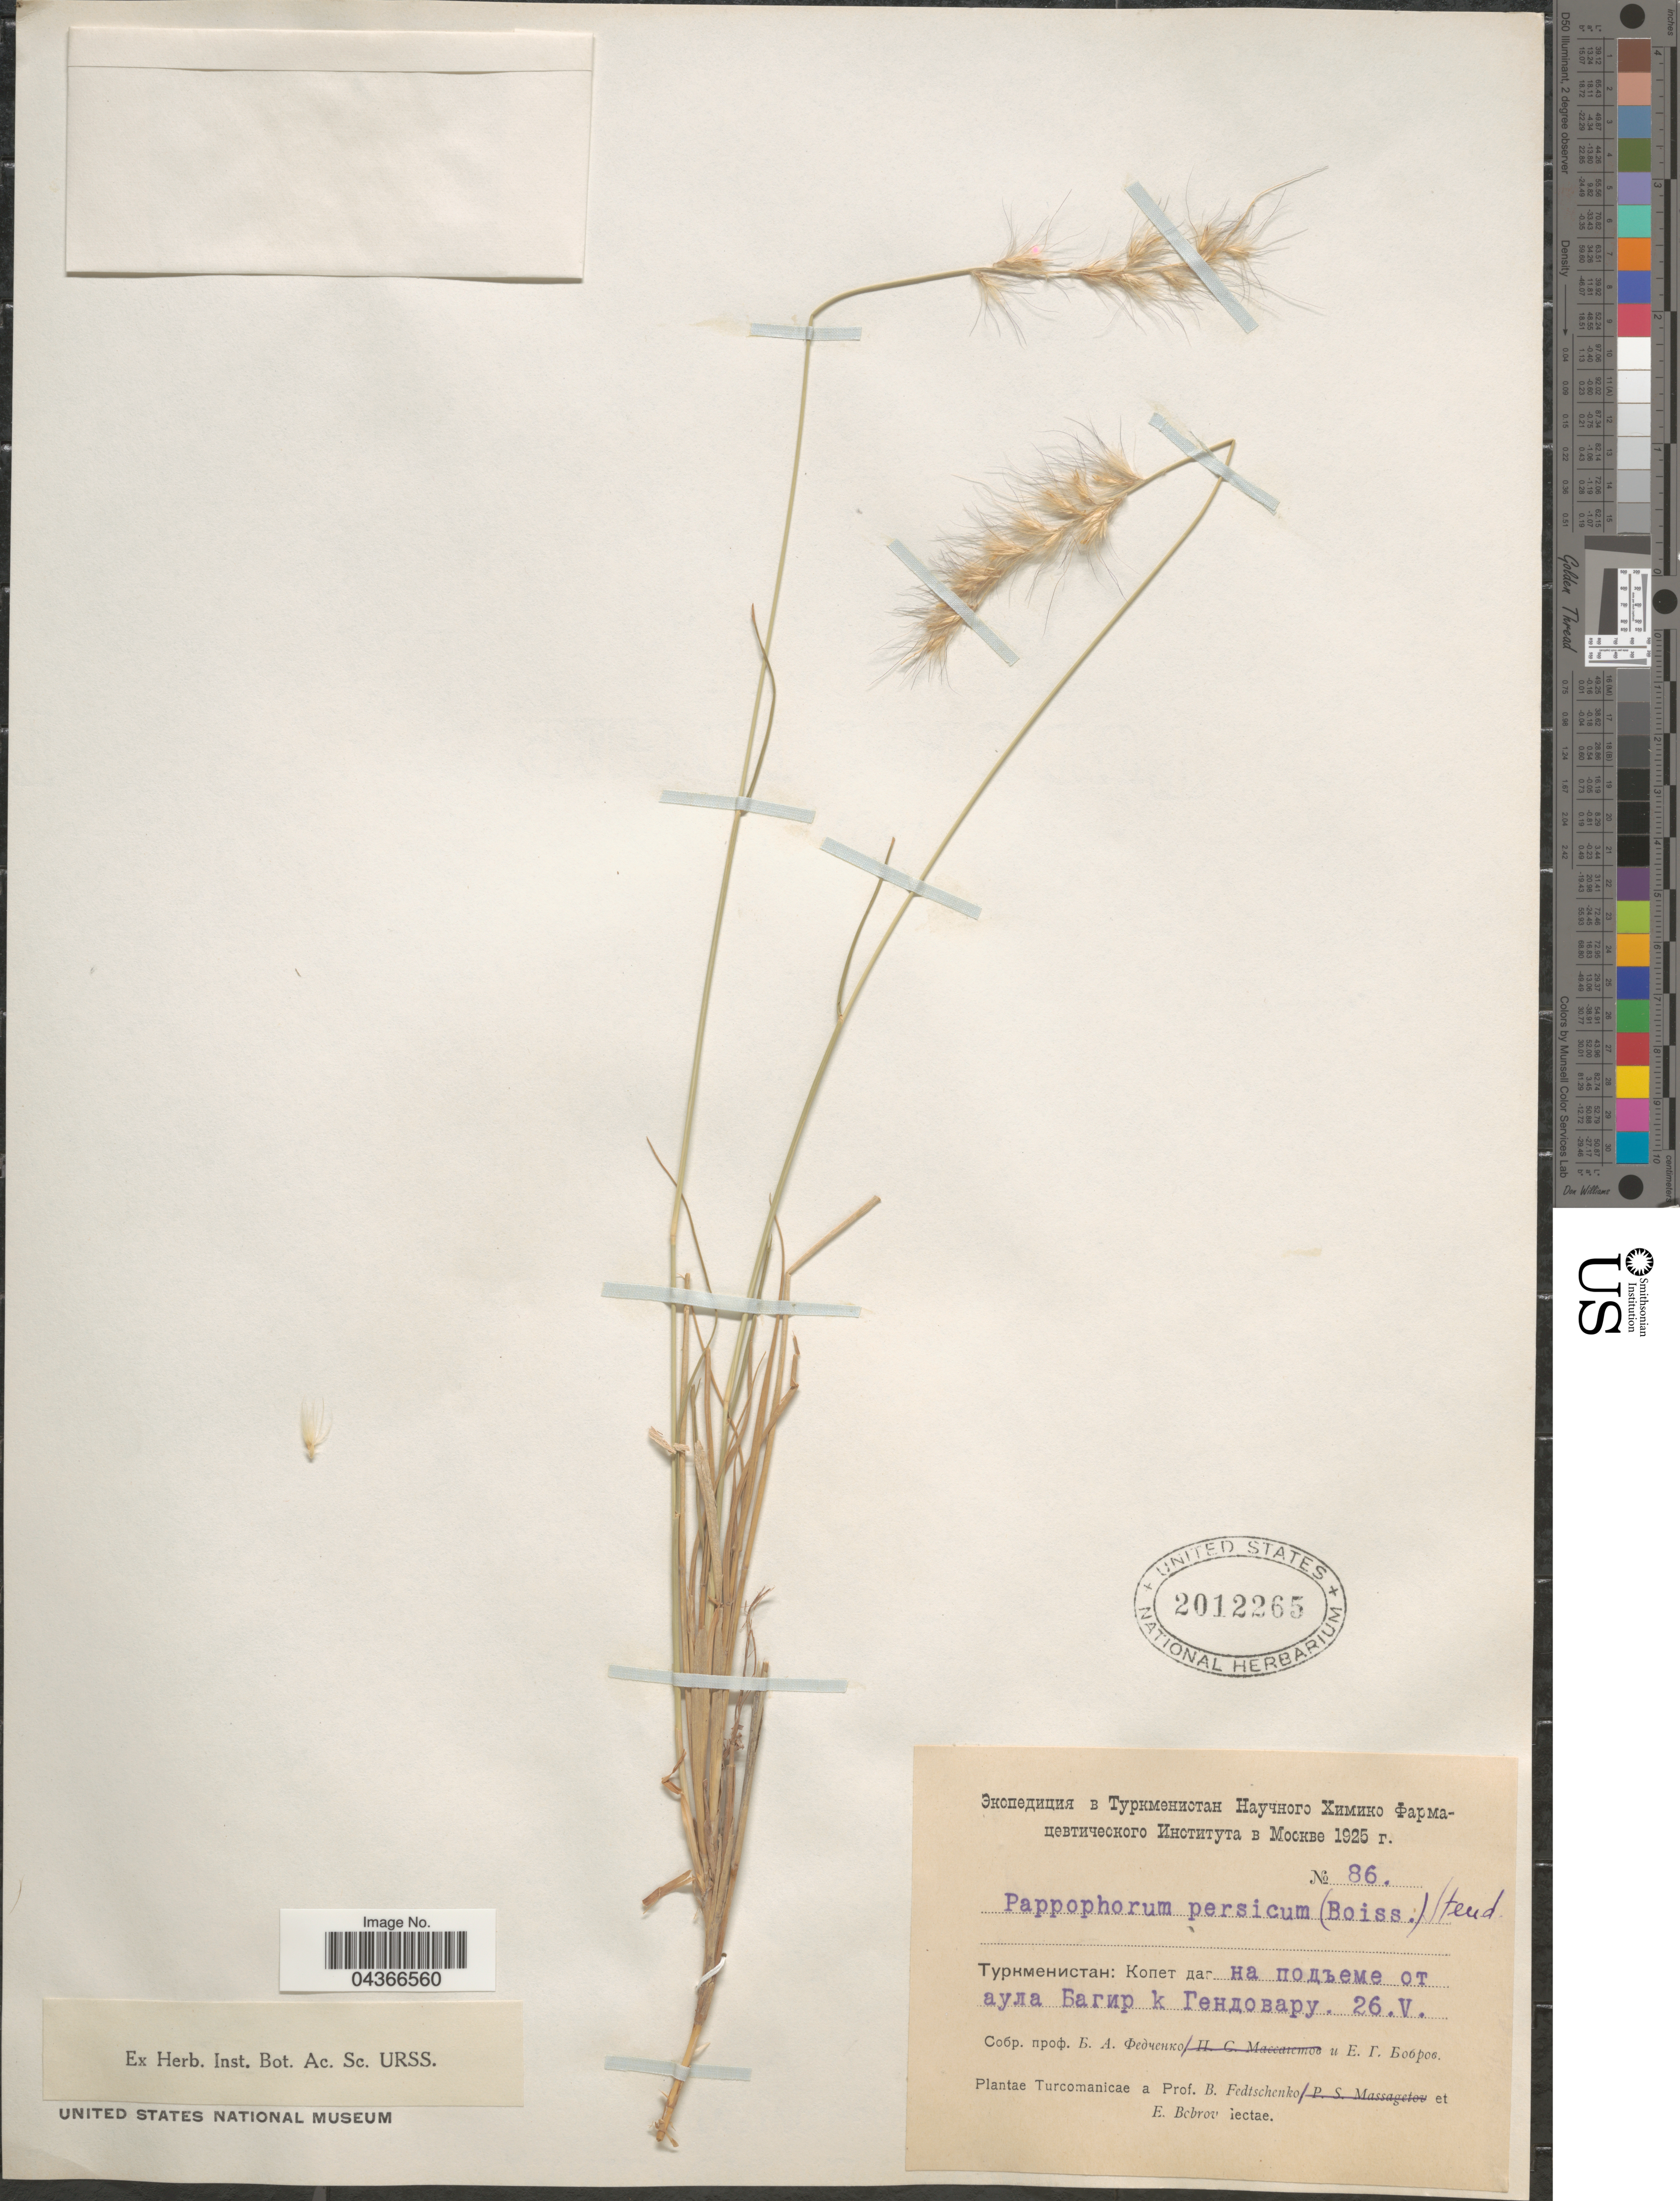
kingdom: Plantae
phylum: Tracheophyta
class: Liliopsida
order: Poales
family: Poaceae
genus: Enneapogon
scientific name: Enneapogon persicus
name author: Boiss.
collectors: B. Fedtschenko & E. Bobrov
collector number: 86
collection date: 1925-05-26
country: Turkmenistan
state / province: Ahal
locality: Kopet Dag Mts near village Bagir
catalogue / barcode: US 2012265